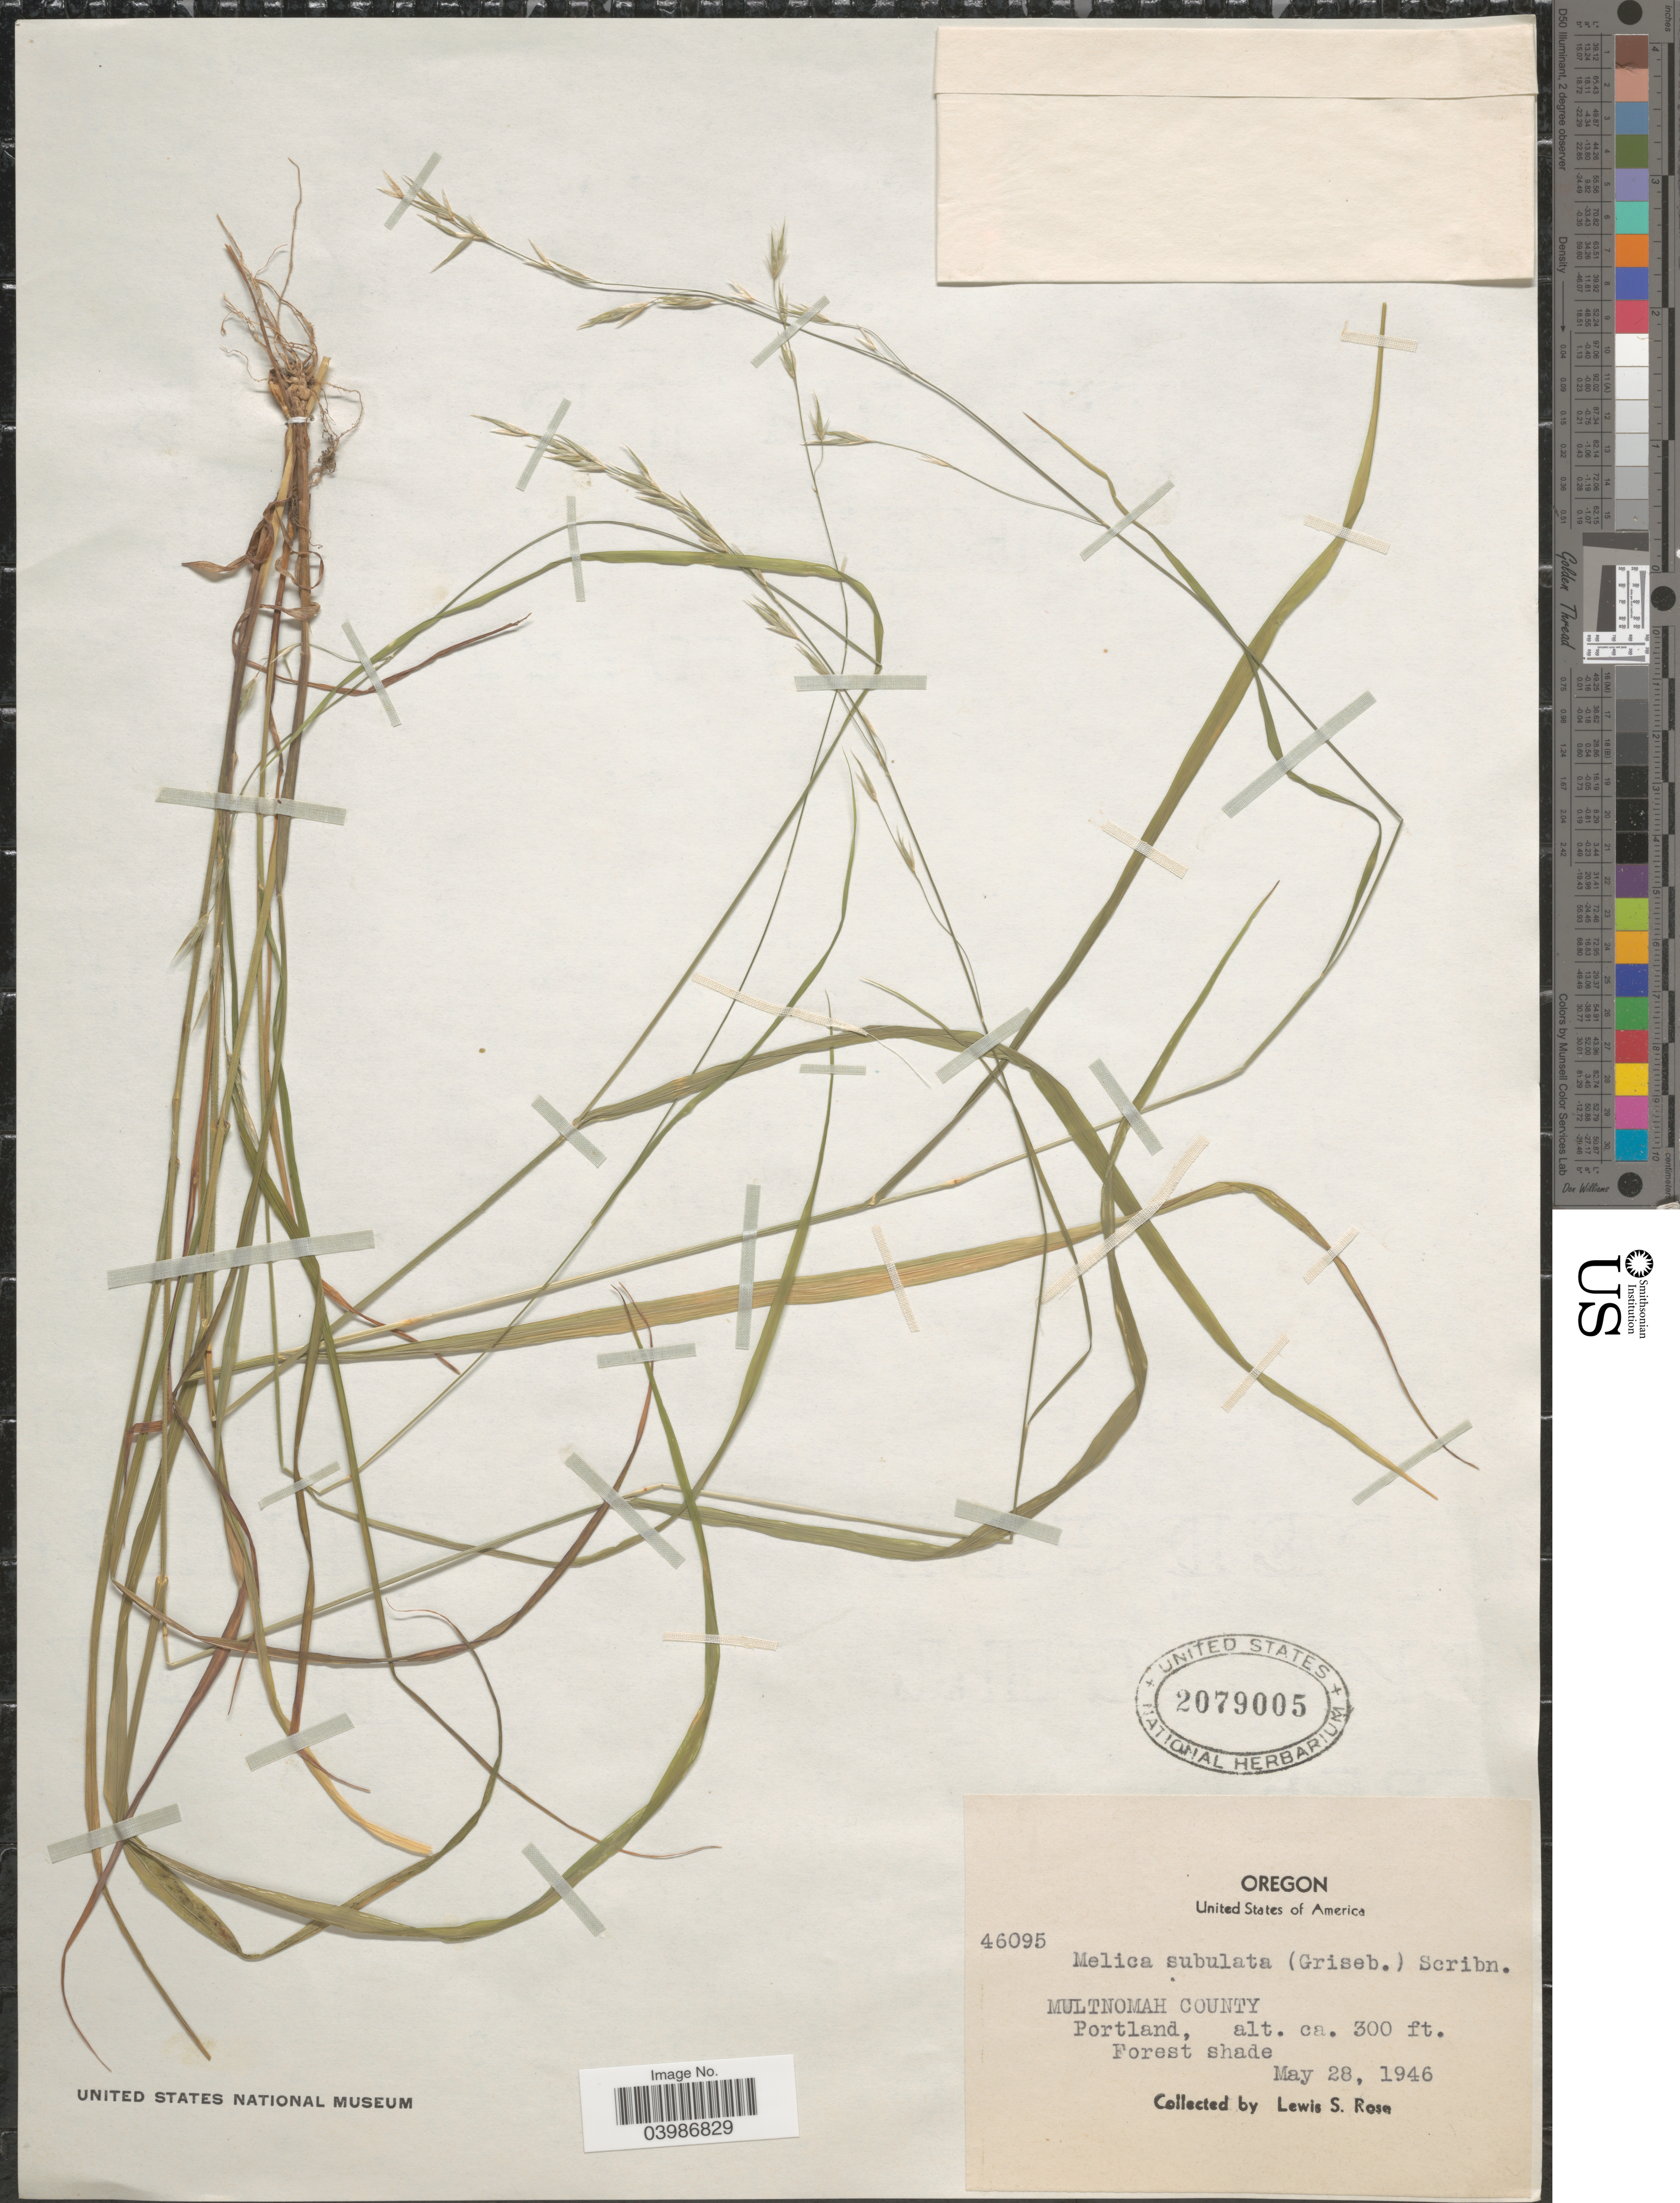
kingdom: Plantae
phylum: Tracheophyta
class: Liliopsida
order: Poales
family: Poaceae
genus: Melica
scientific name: Melica subulata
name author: (Griseb.) Scribn.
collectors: L. S. Rose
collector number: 46095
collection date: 1946-05-28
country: United States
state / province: Oregon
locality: Multnomah County. Portland.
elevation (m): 91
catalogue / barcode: US 2079005